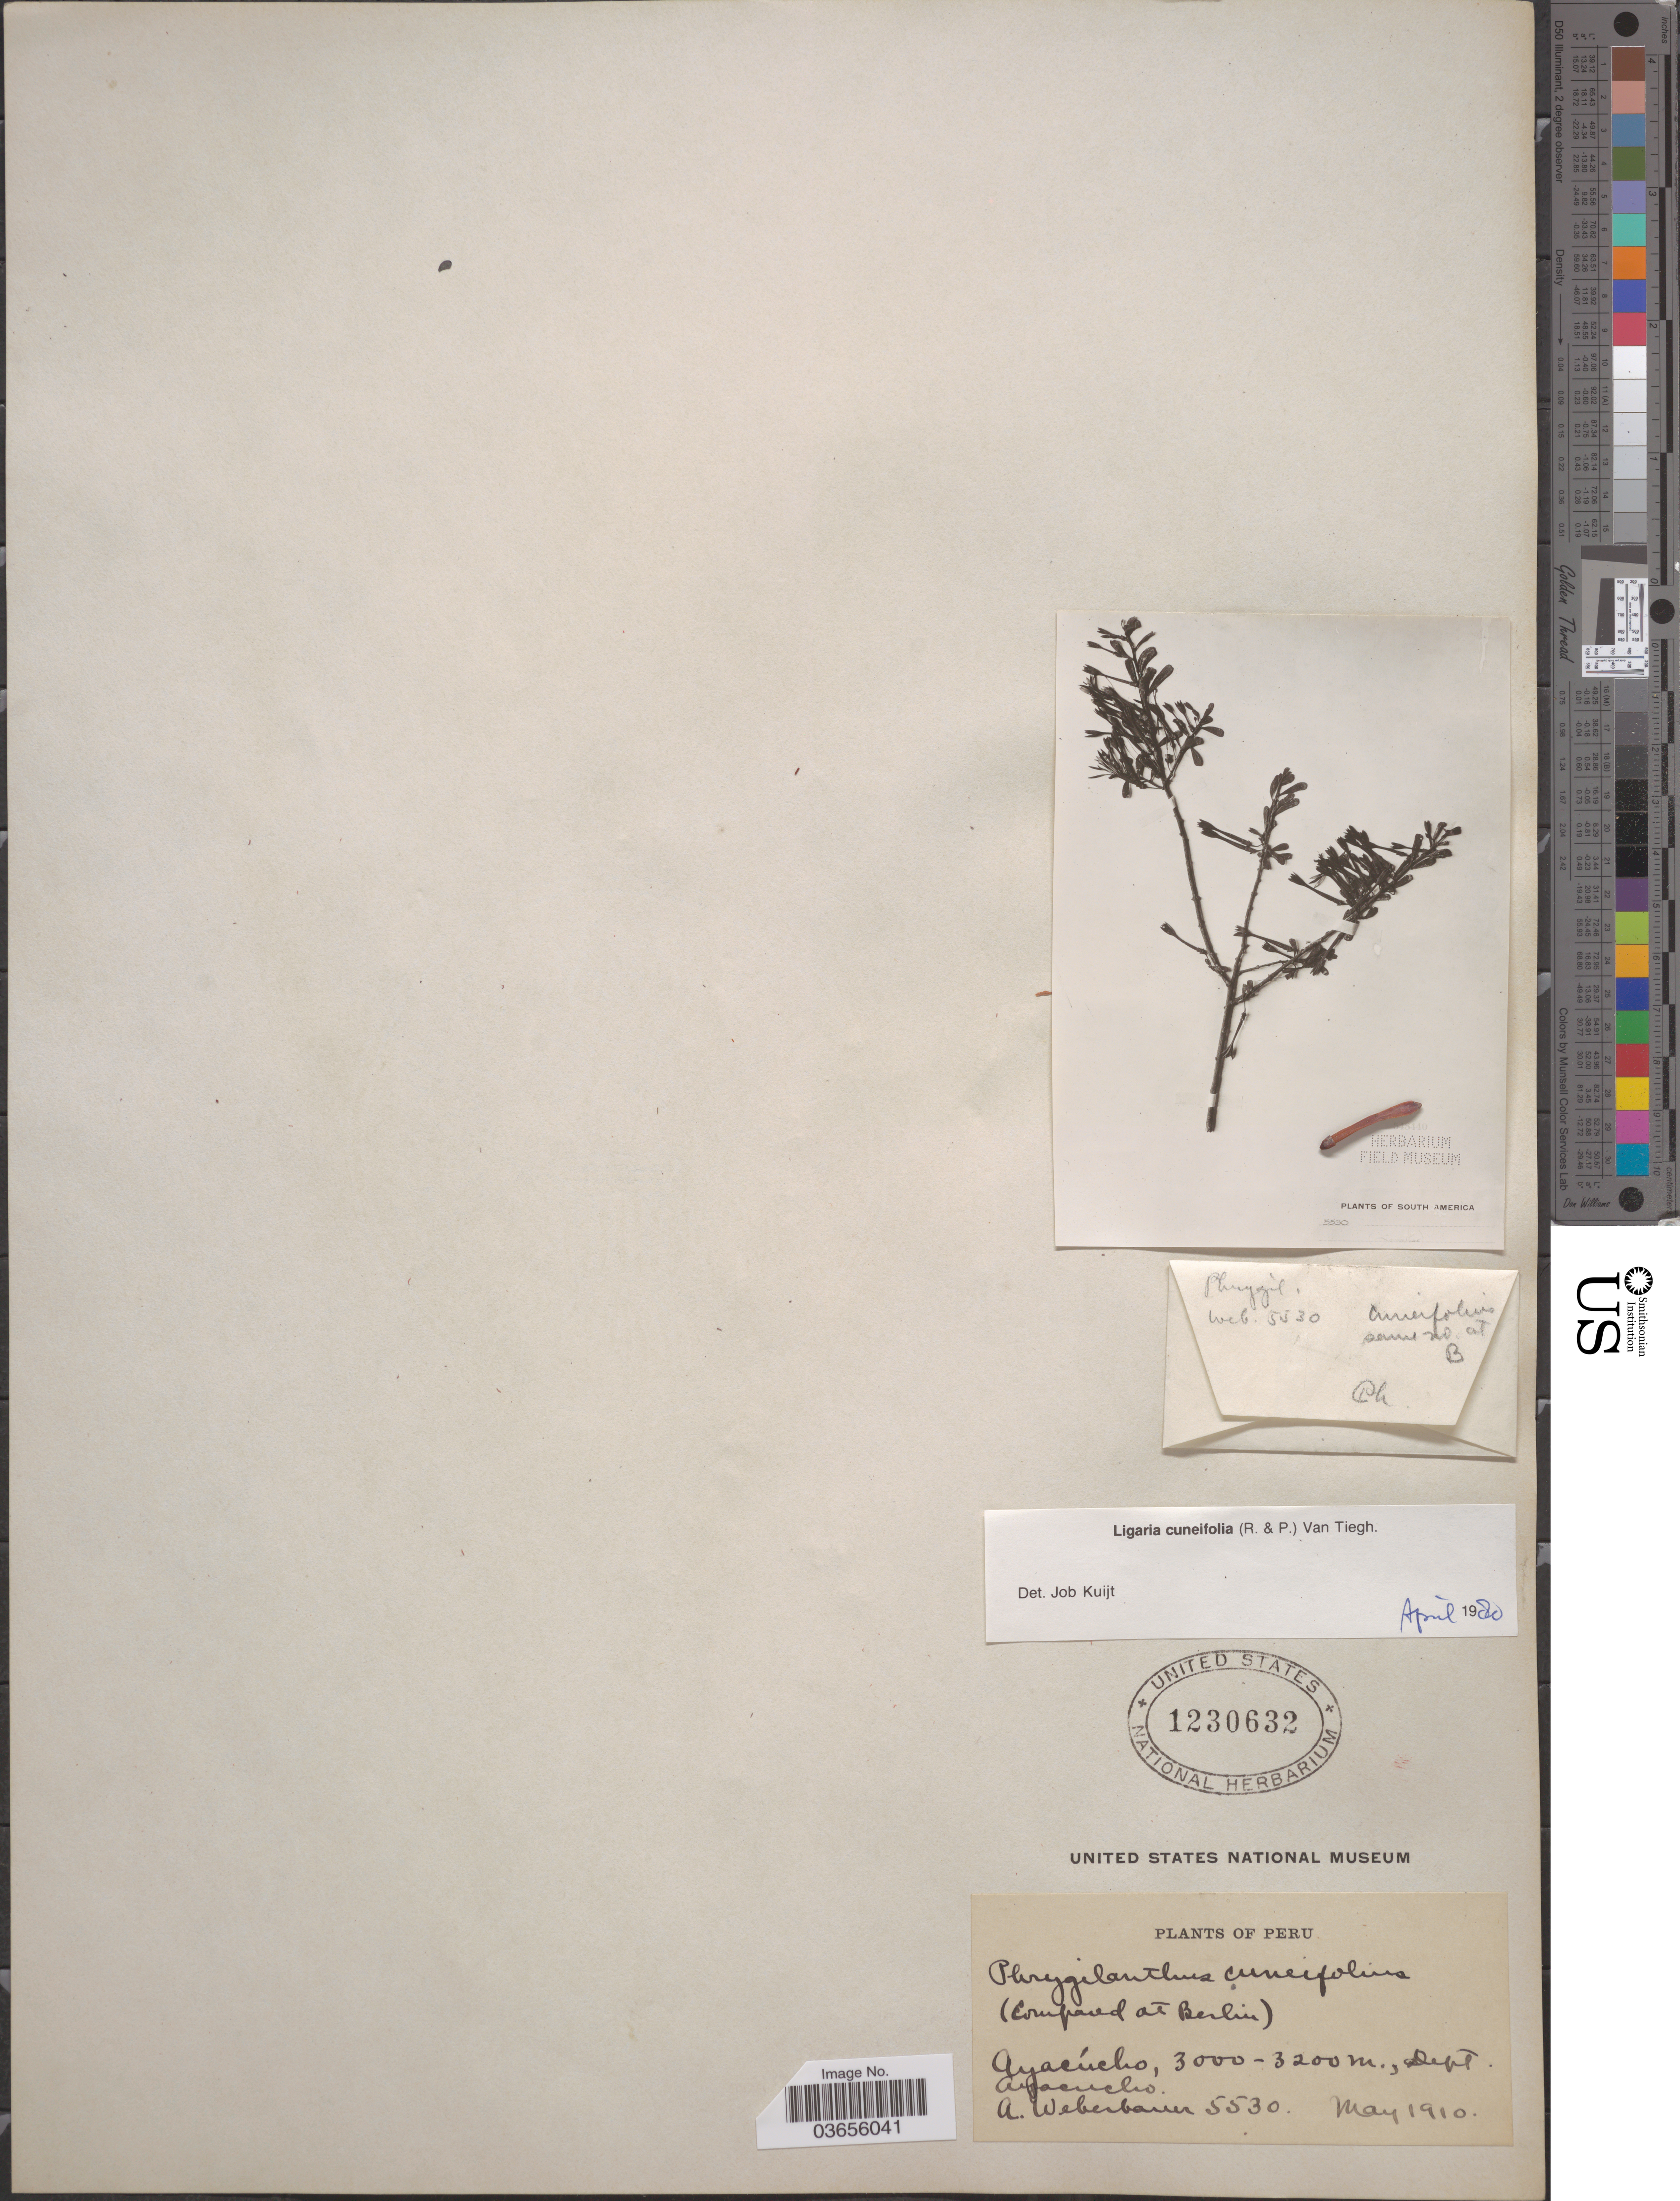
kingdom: Plantae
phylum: Tracheophyta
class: Magnoliopsida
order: Santalales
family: Loranthaceae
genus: Ligaria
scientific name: Ligaria cuneifolia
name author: (Ruiz & Pav.) Tiegh.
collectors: A. Weberbauer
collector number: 5530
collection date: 1910-05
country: Peru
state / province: Ayacucho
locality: Dept. Ayacucho.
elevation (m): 3000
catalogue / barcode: US 1230632